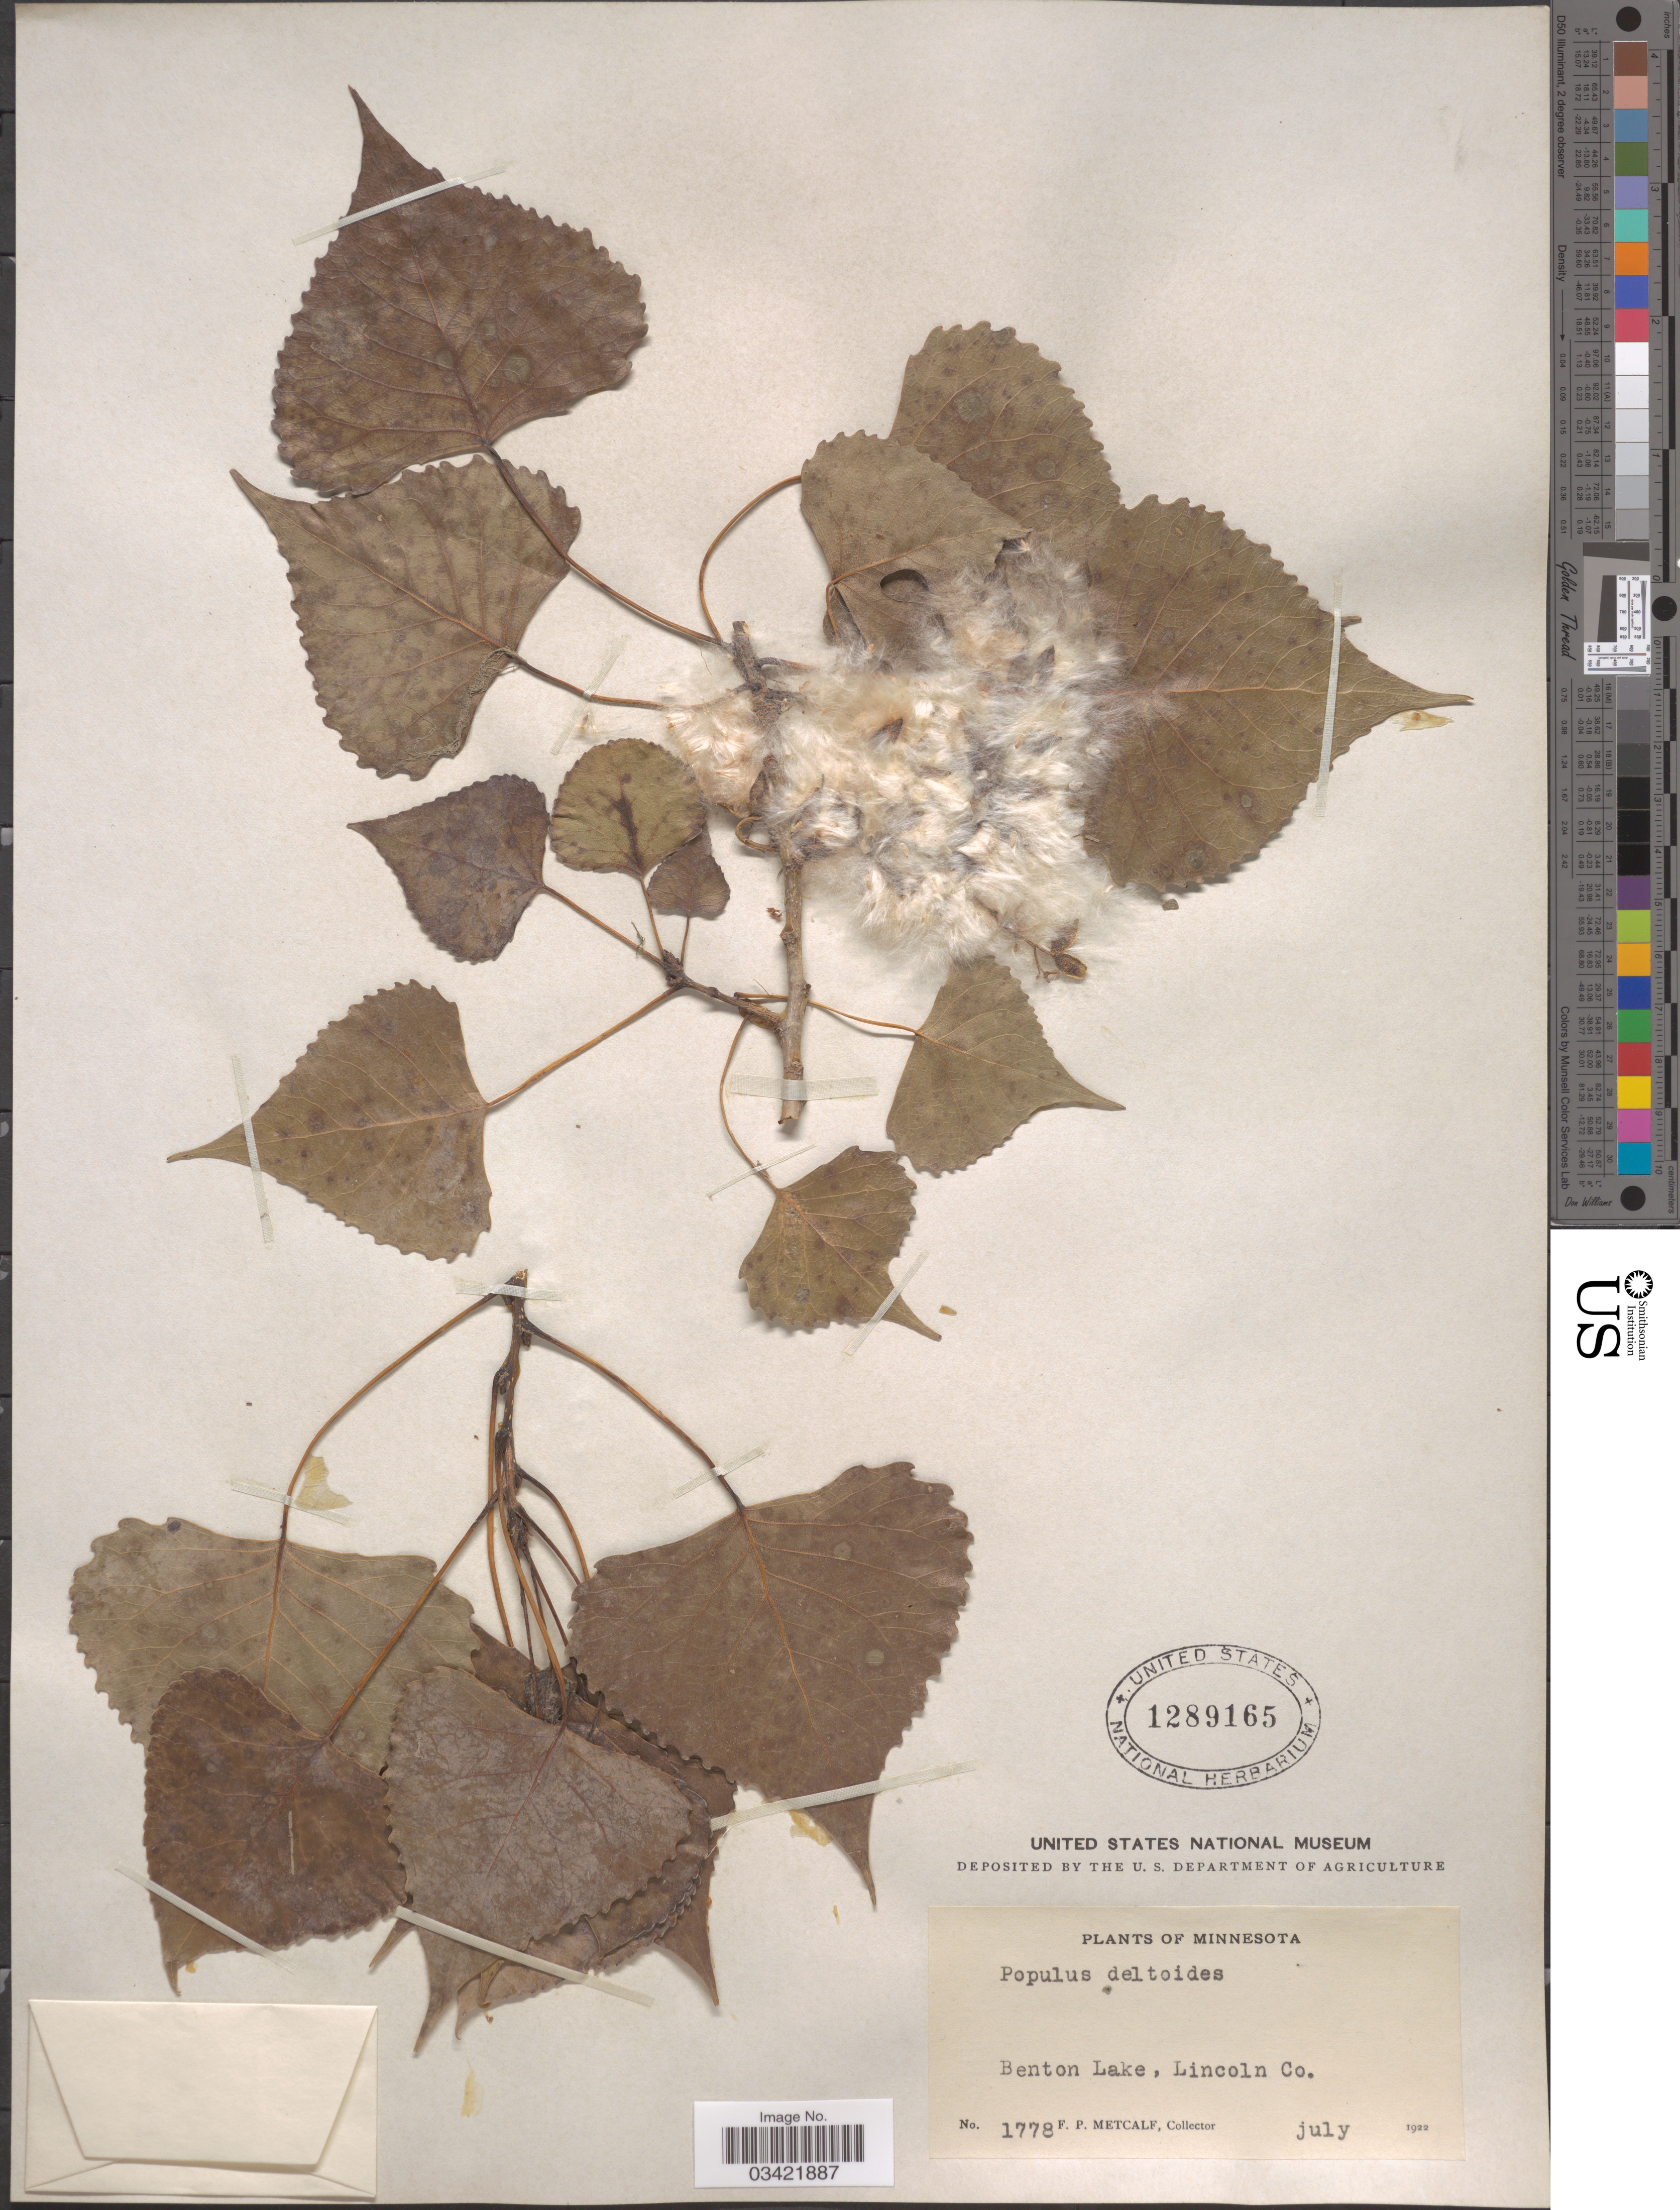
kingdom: Plantae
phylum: Tracheophyta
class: Magnoliopsida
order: Malpighiales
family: Salicaceae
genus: Populus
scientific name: Populus deltoides subsp. monilifera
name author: (Aiton) Eckenw.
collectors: F. Metcalf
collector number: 1778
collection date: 1922-07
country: United States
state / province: Minnesota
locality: Benton Lake, Lincoln Co.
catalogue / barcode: US 1289165